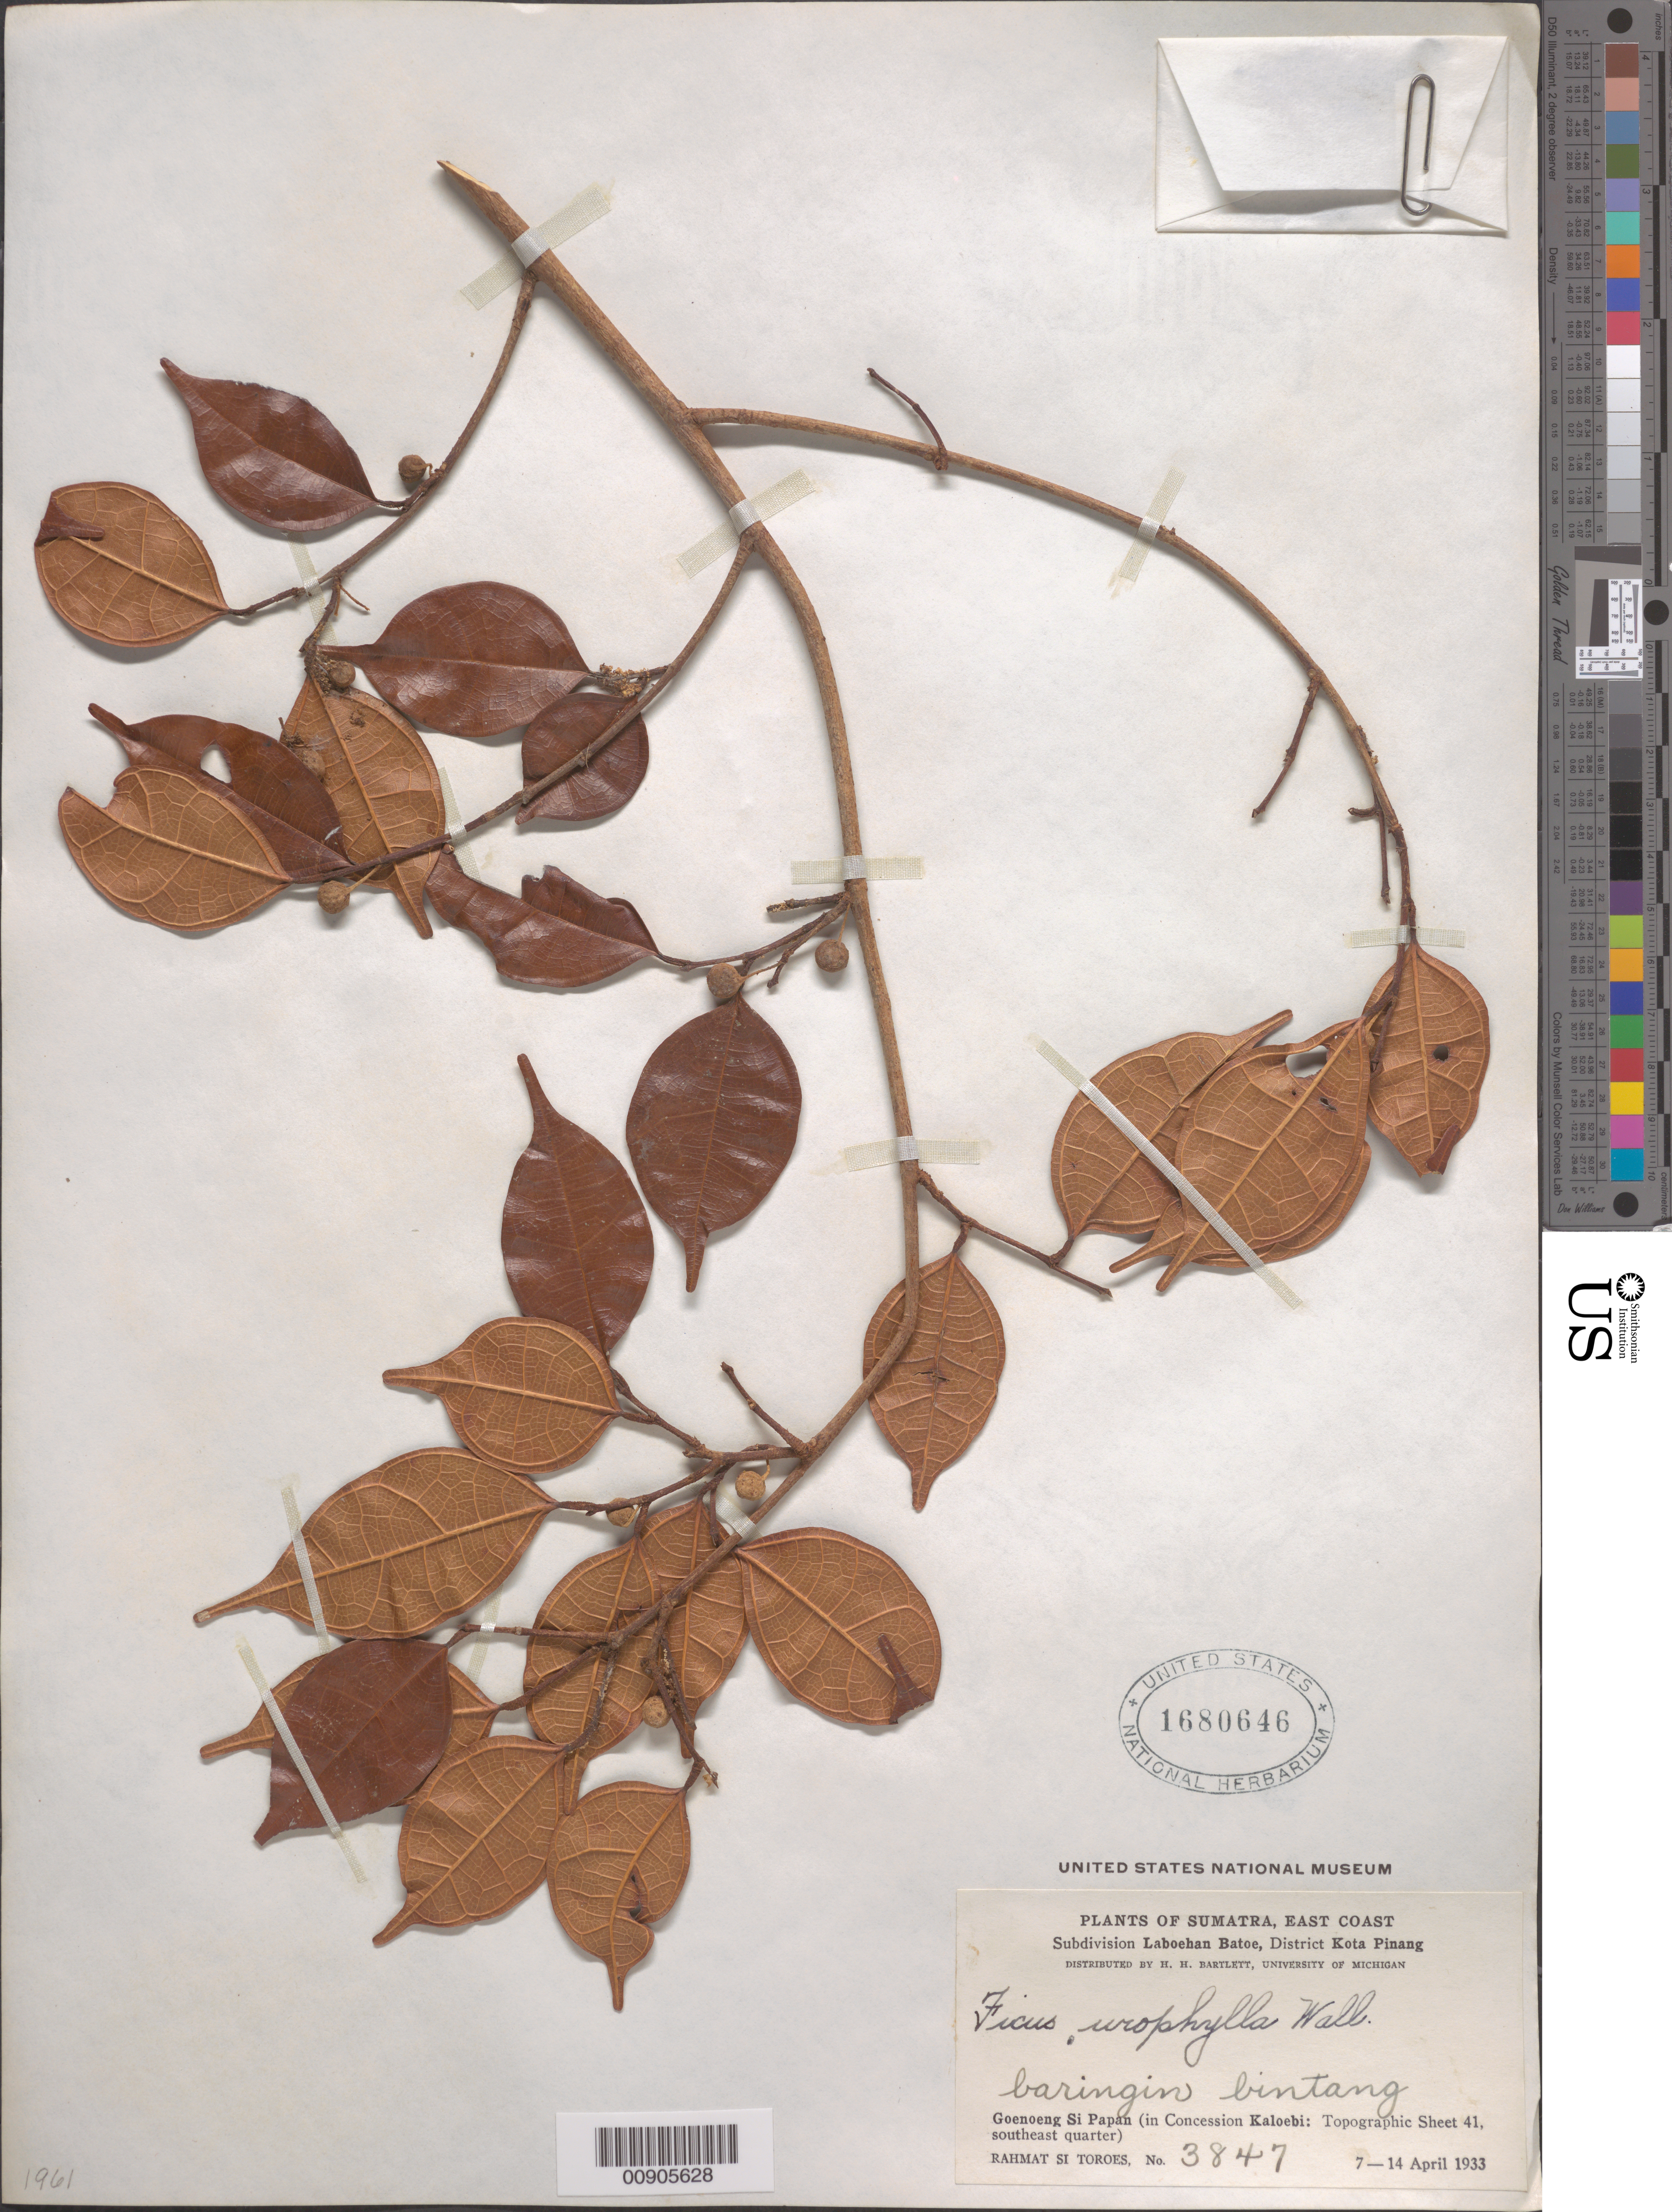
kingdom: Plantae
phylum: Tracheophyta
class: Magnoliopsida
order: Rosales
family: Moraceae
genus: Ficus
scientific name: Ficus urophylla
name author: Wall. ex Miq.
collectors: Rahmat Si Boeea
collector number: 3847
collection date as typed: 07 Apr 1933 to 14 Apr 1933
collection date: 1933-04-07/1933-04-14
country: Indonesia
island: Sumatra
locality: Subdivision Laboehan Batoe, District Kota Pinang, Goenoeng Si Papan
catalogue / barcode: US 1680646